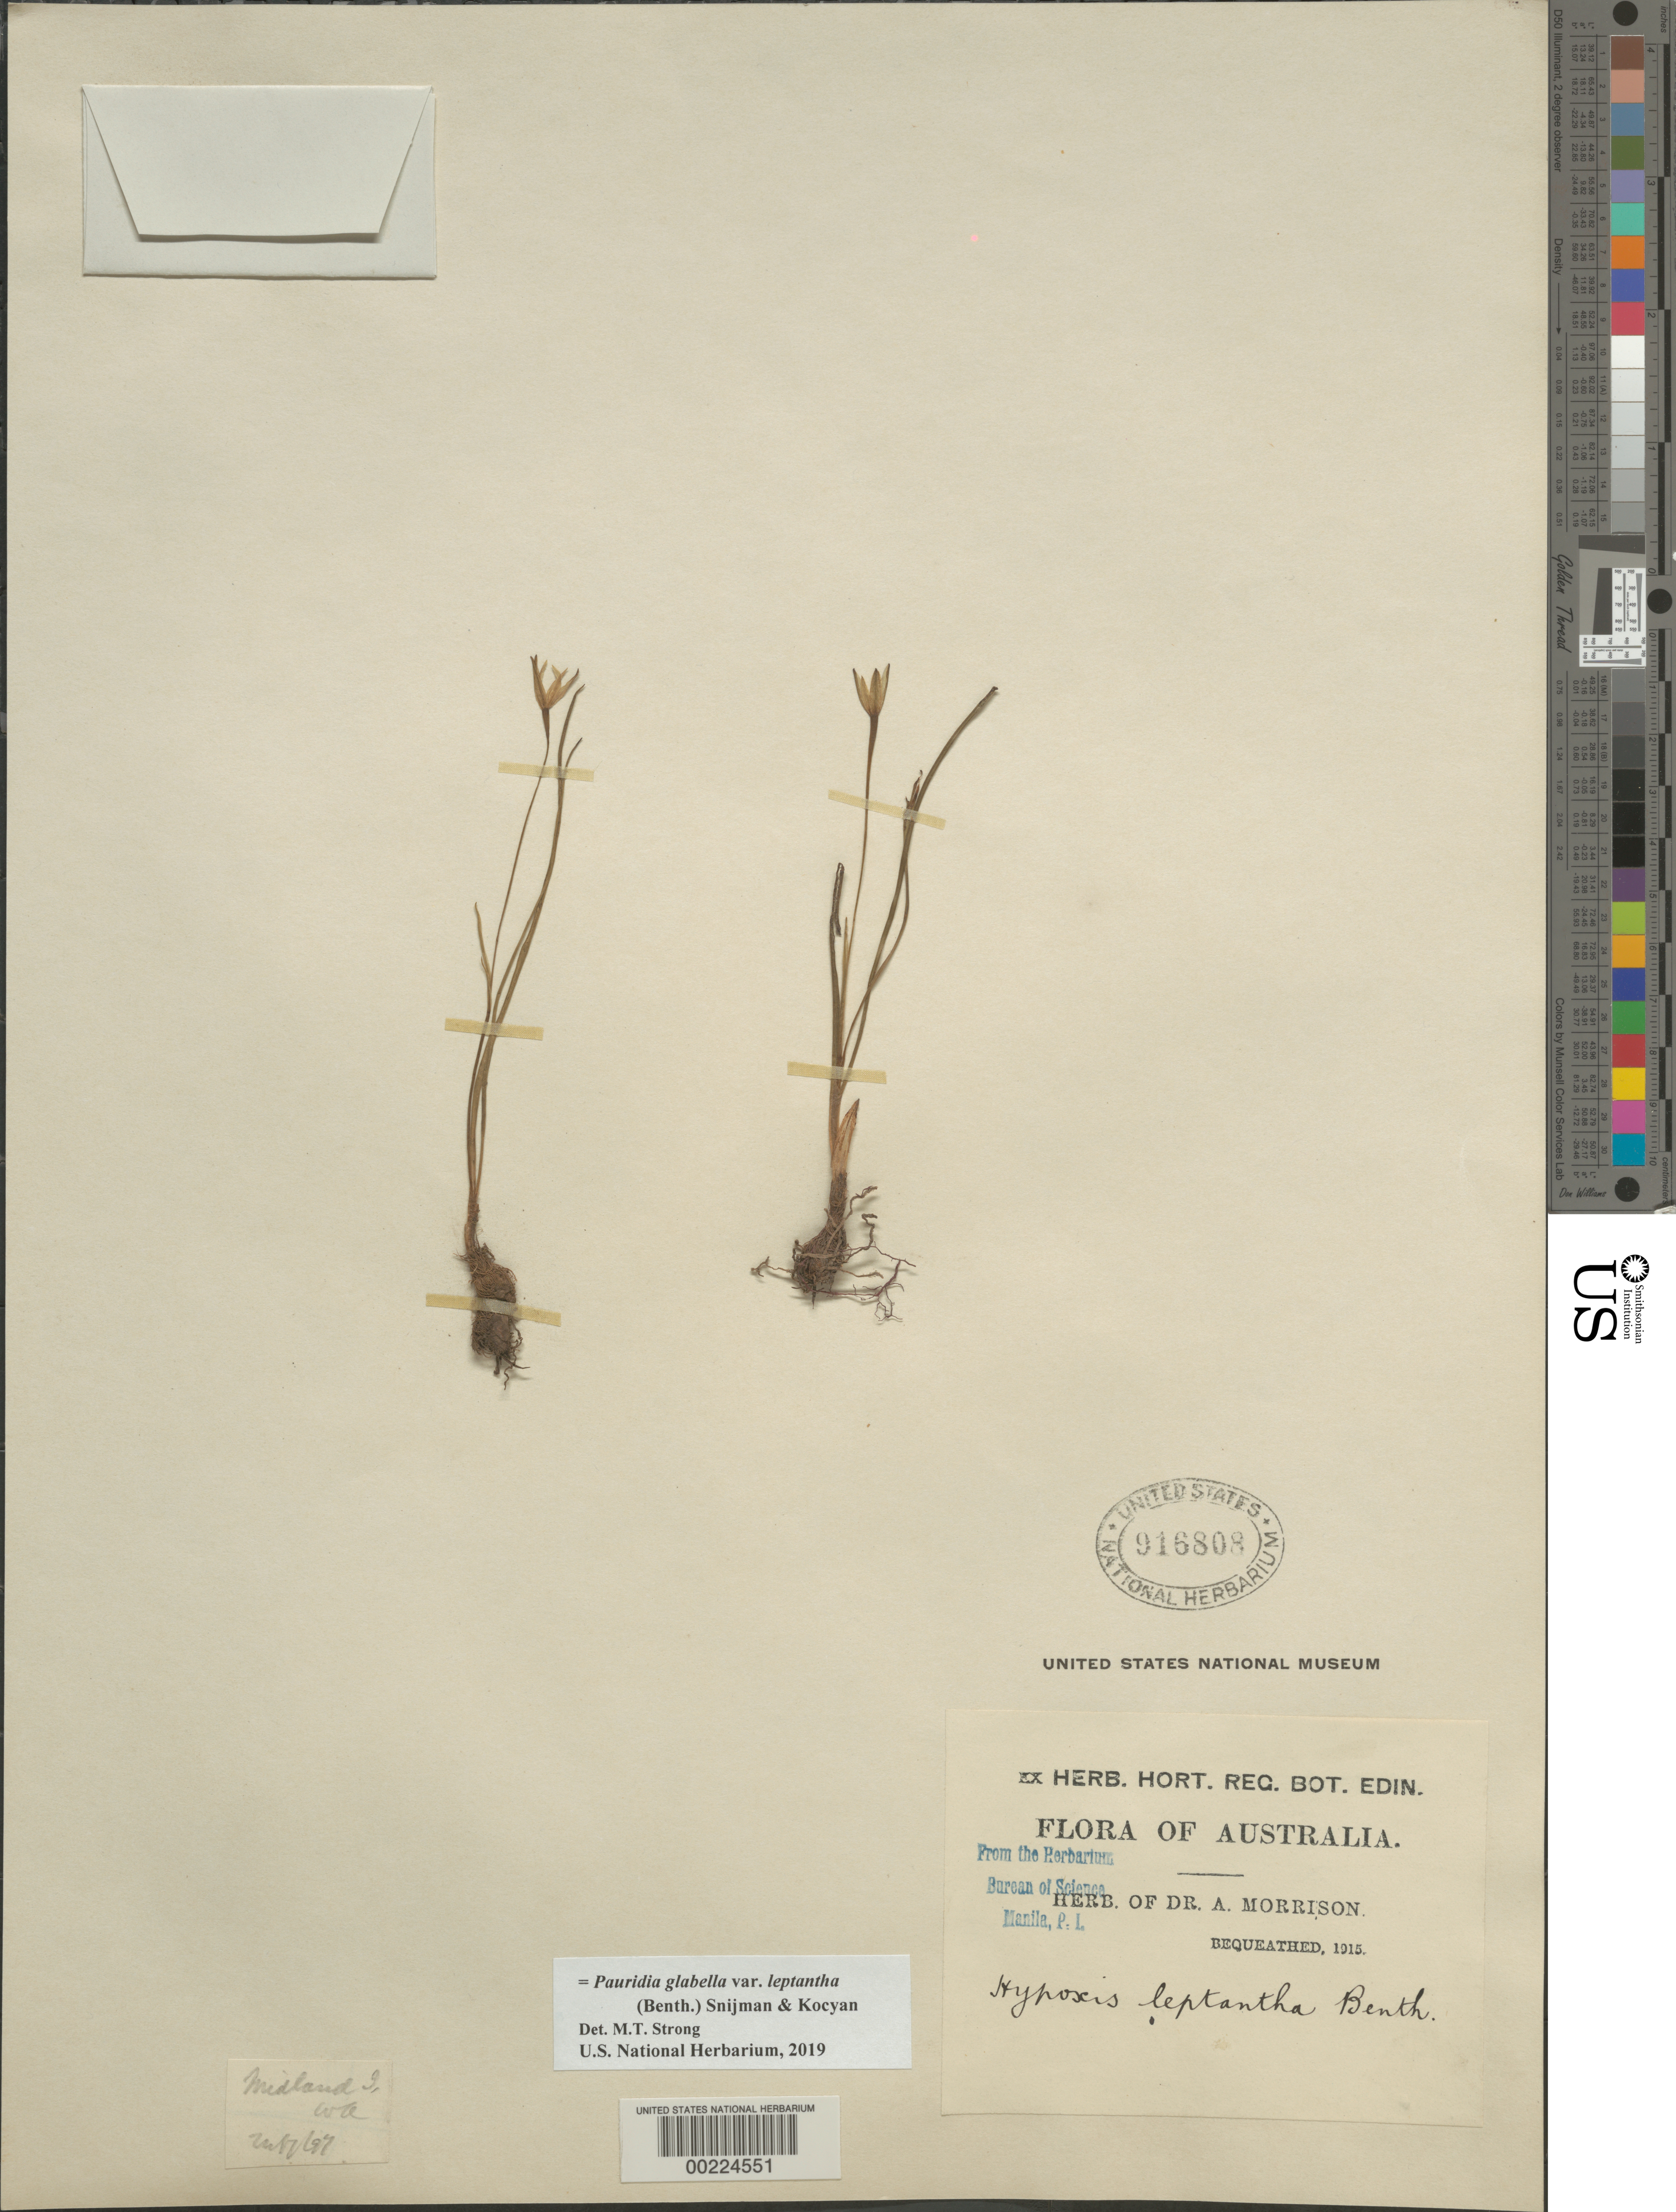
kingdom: Plantae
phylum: Tracheophyta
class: Liliopsida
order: Asparagales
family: Hypoxidaceae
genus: Pauridia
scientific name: Pauridia glabella var. leptantha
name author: (Benth.) Snijman & Kocyan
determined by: Strong, Mark T., (BOT), Smithsonian Institution - National Museum of Natural History (UNITED STATES)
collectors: A. Morrison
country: Australia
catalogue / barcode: US 916808